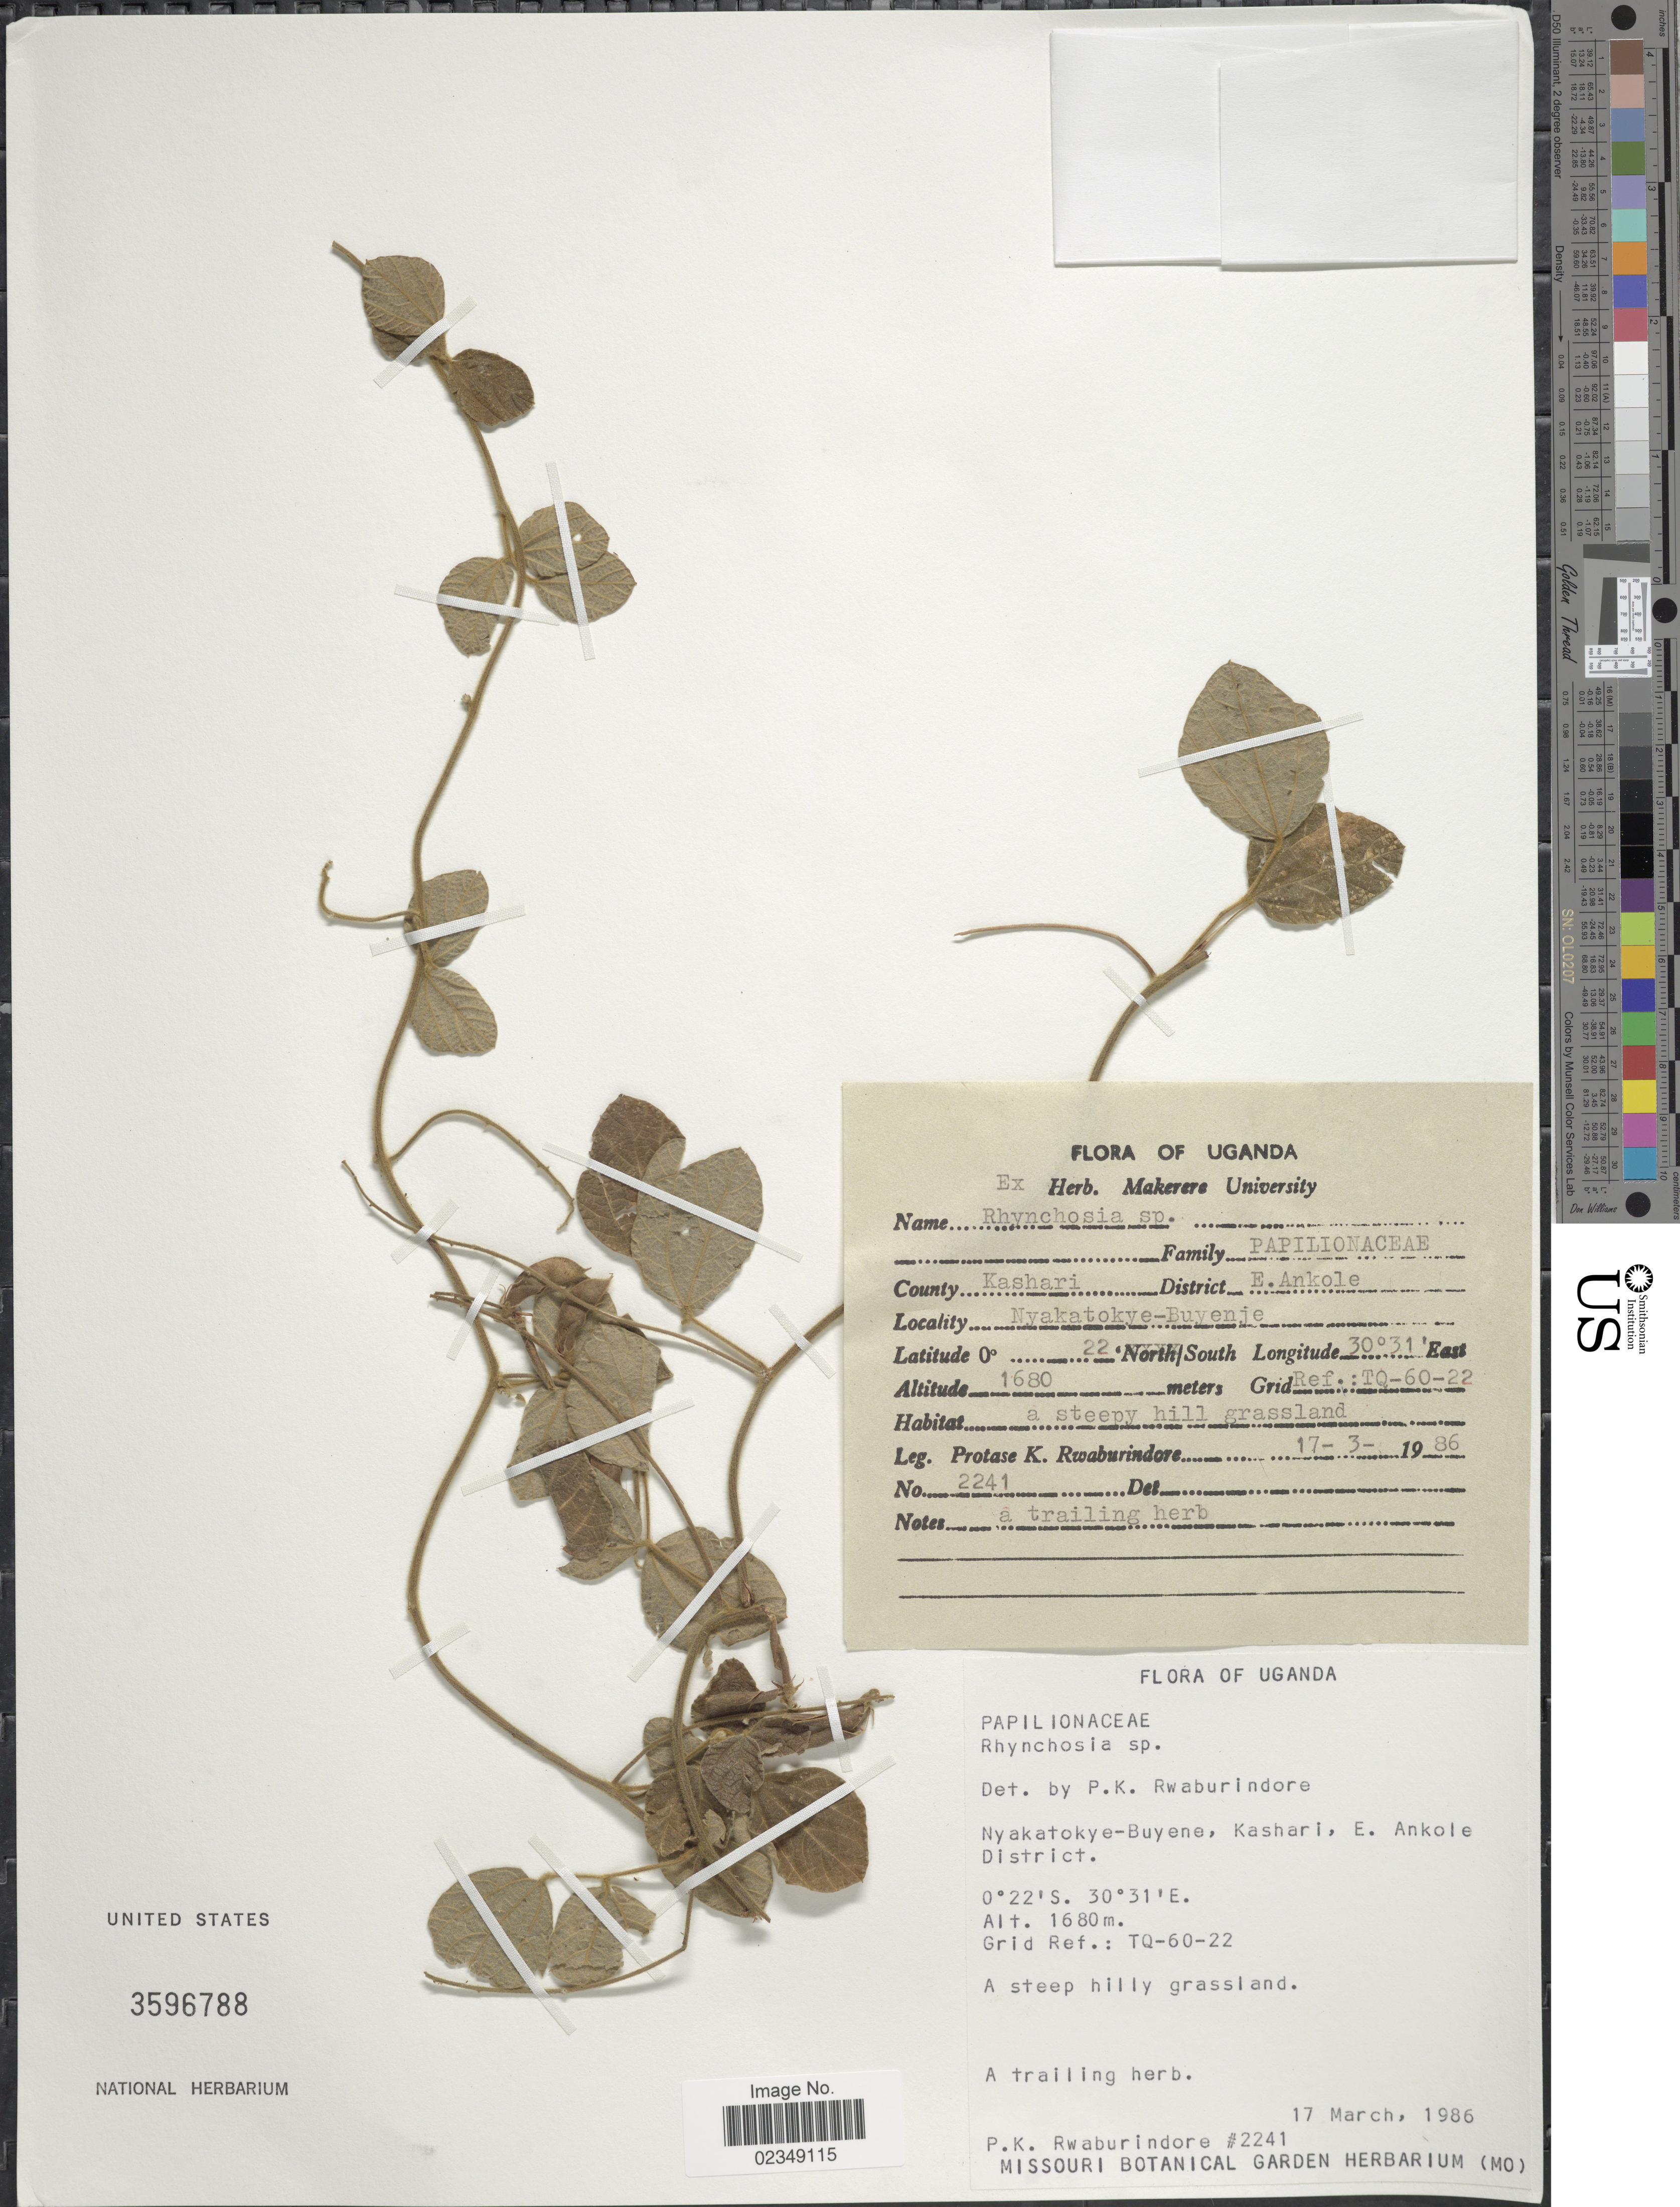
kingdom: Plantae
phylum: Tracheophyta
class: Magnoliopsida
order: Fabales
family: Fabaceae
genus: Rhynchosia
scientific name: Rhynchosia sp.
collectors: P. Rwaburindore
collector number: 2241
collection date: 1986-03-17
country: Uganda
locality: County Kashari, District E. Ankole, Nyakatokye-Buyenje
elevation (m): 1680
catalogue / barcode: US 3596788